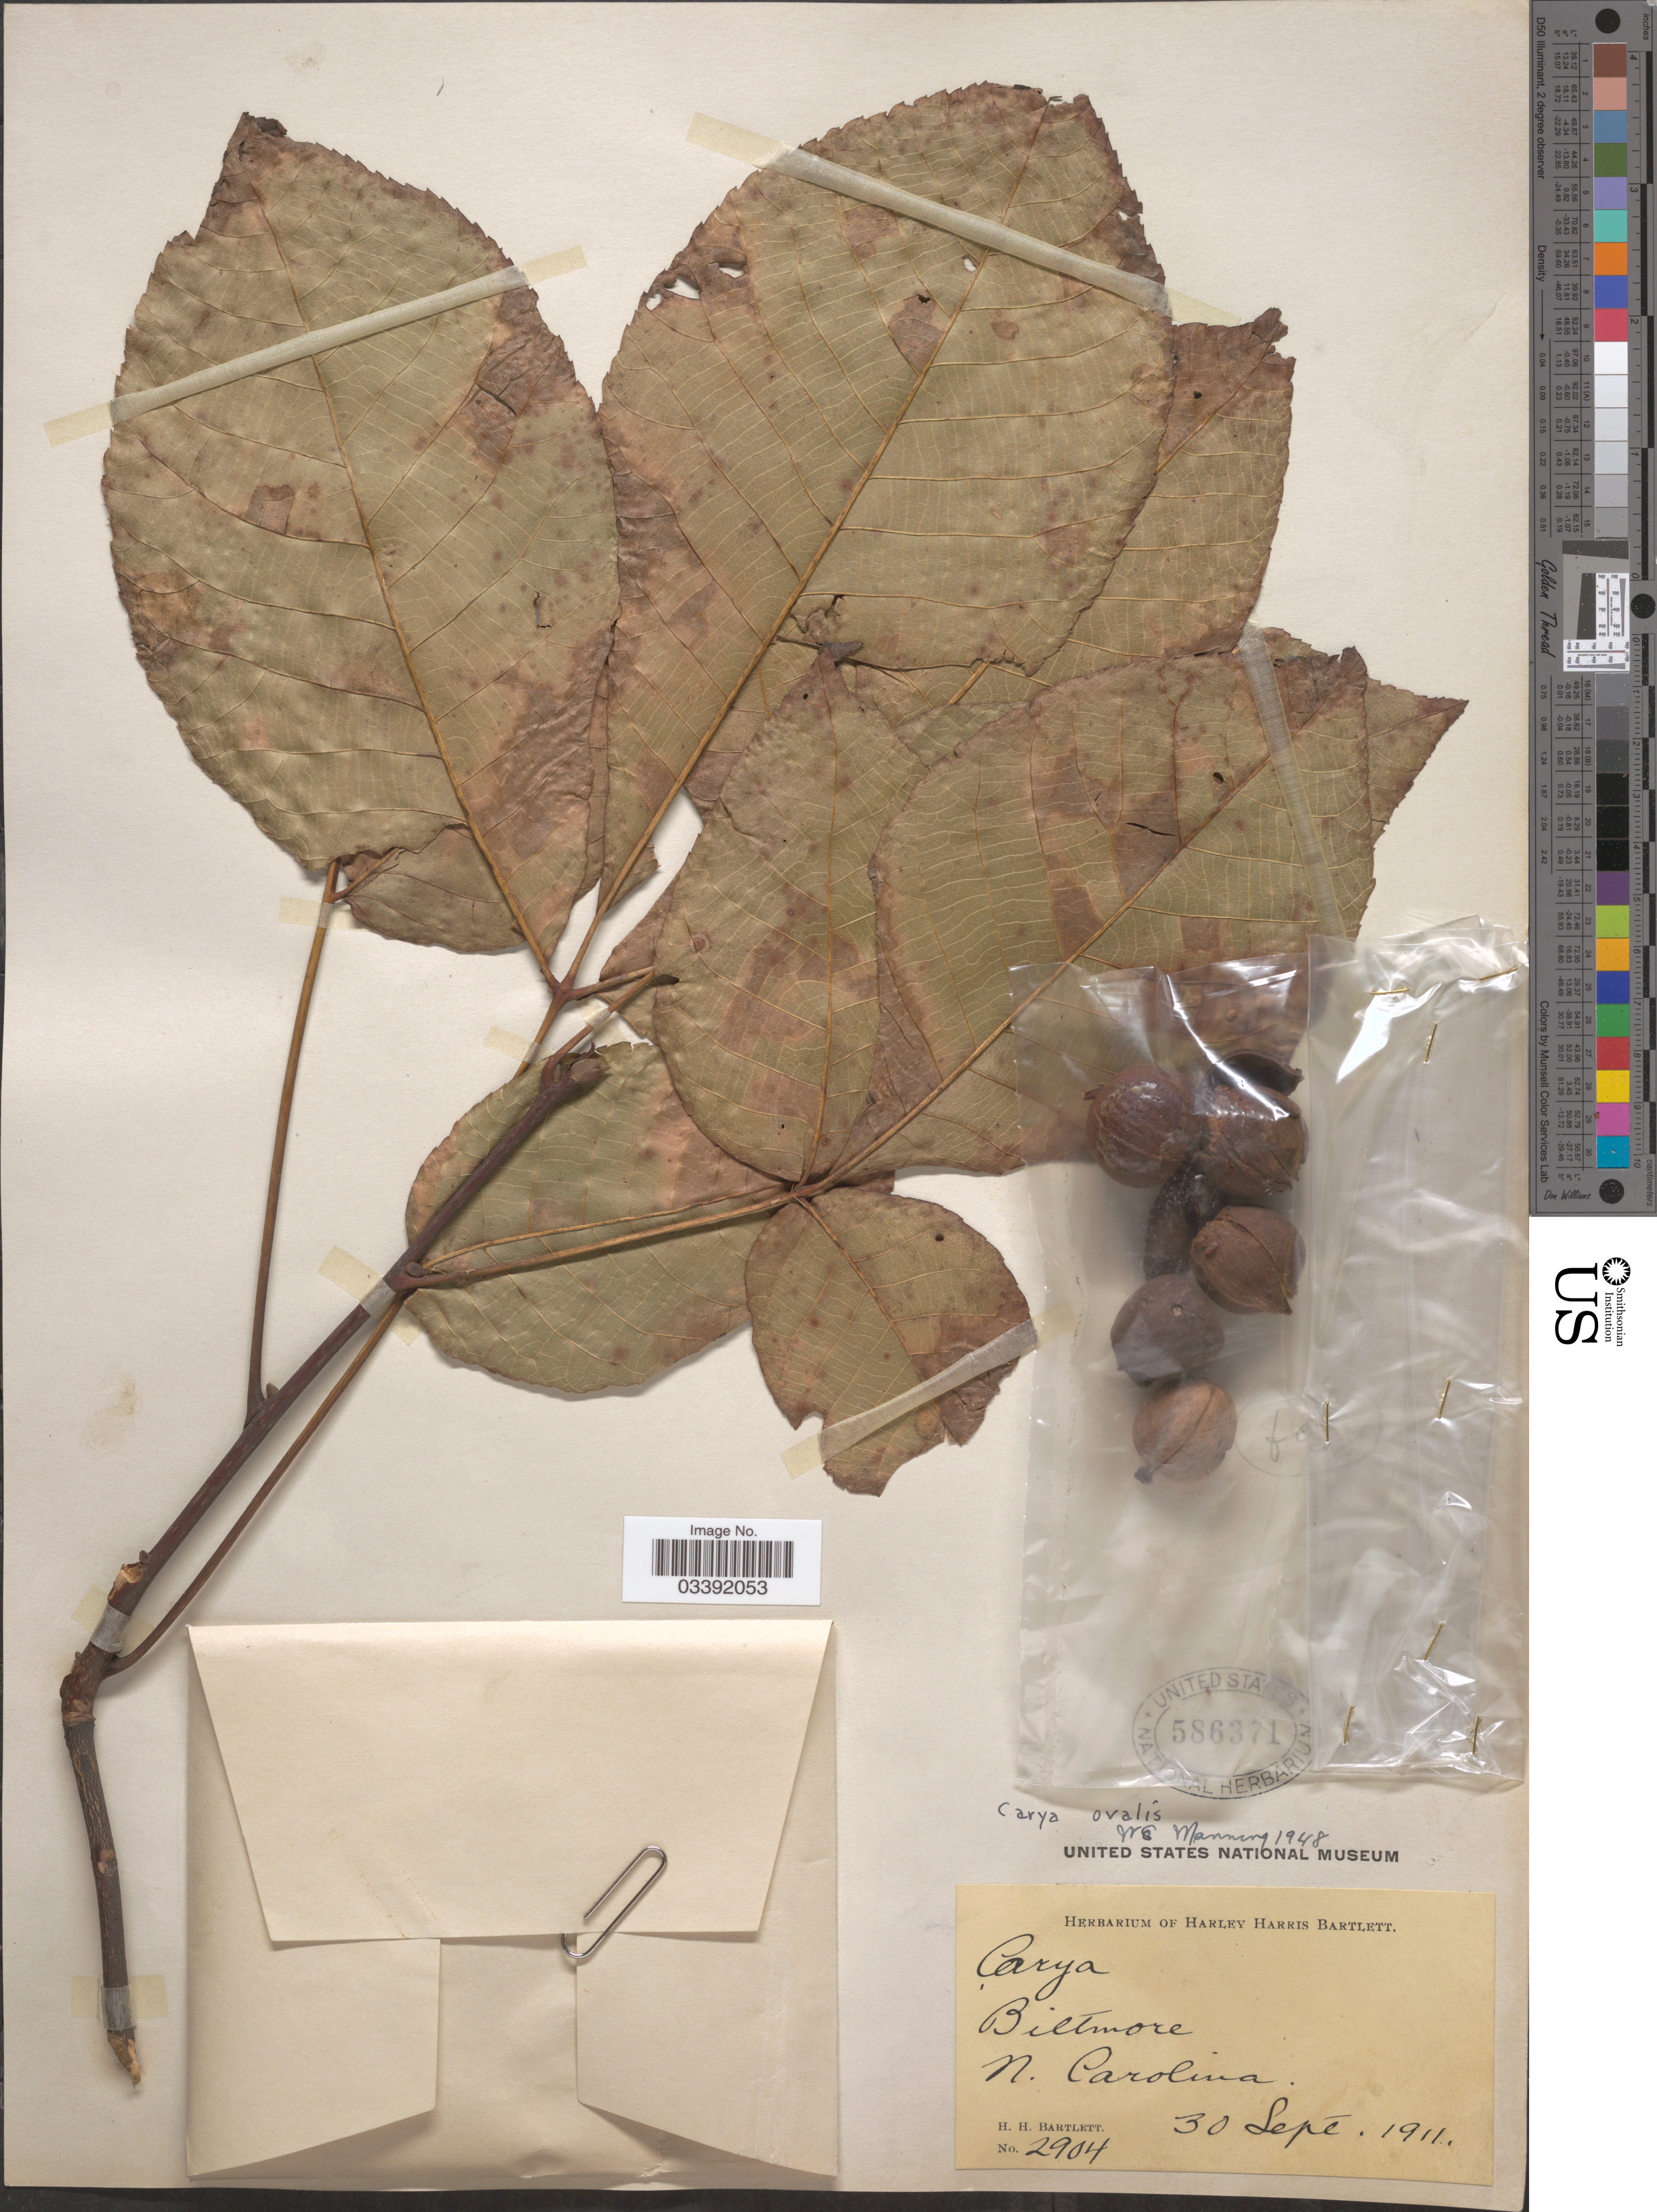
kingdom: Plantae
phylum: Tracheophyta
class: Magnoliopsida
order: Fagales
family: Juglandaceae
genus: Carya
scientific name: Carya ovalis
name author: (Wangenh.) Sarg.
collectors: H. H. Bartlett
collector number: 2904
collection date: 1911-09-30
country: United States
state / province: North Carolina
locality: Biltmore.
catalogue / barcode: US 586371